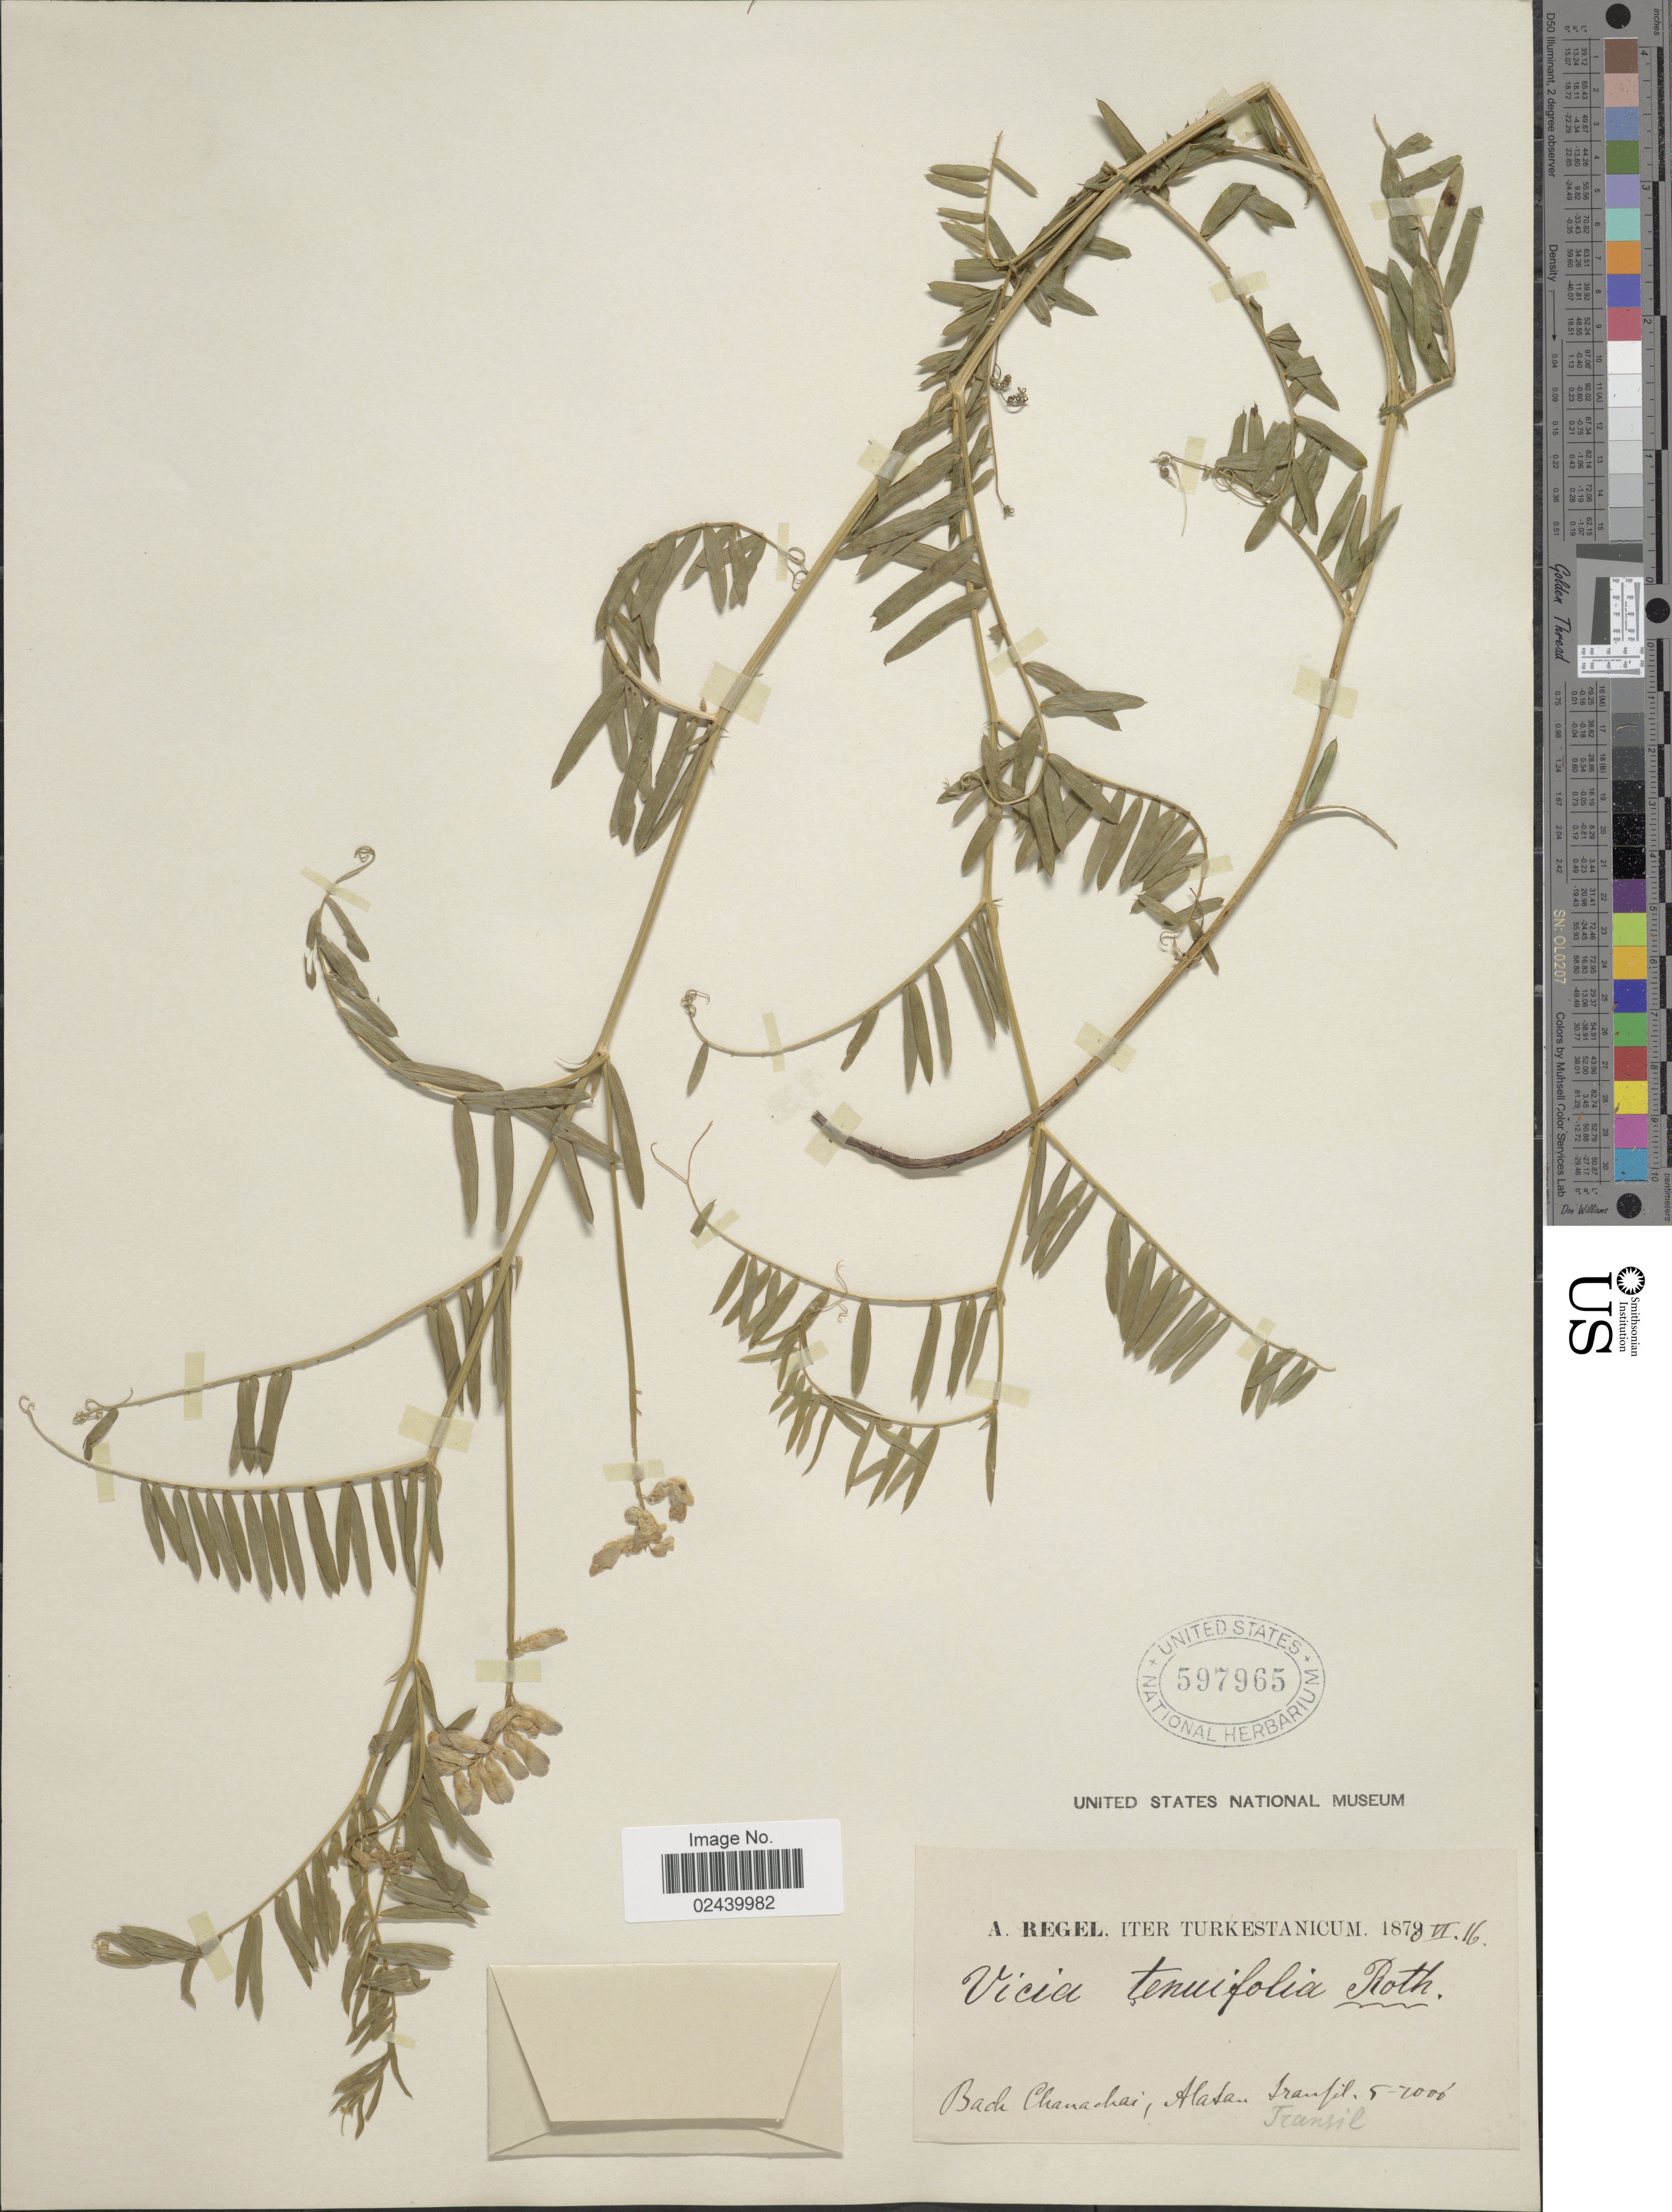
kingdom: Plantae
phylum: Tracheophyta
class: Magnoliopsida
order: Fabales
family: Fabaceae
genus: Vicia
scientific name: Vicia tenuifolia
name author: Ten.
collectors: A. Regel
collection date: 1879-06-16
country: Kazakhstan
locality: Iter Turkestanicum, Bade Chanachai, Alasan Transil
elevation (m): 1524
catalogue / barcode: US 597965